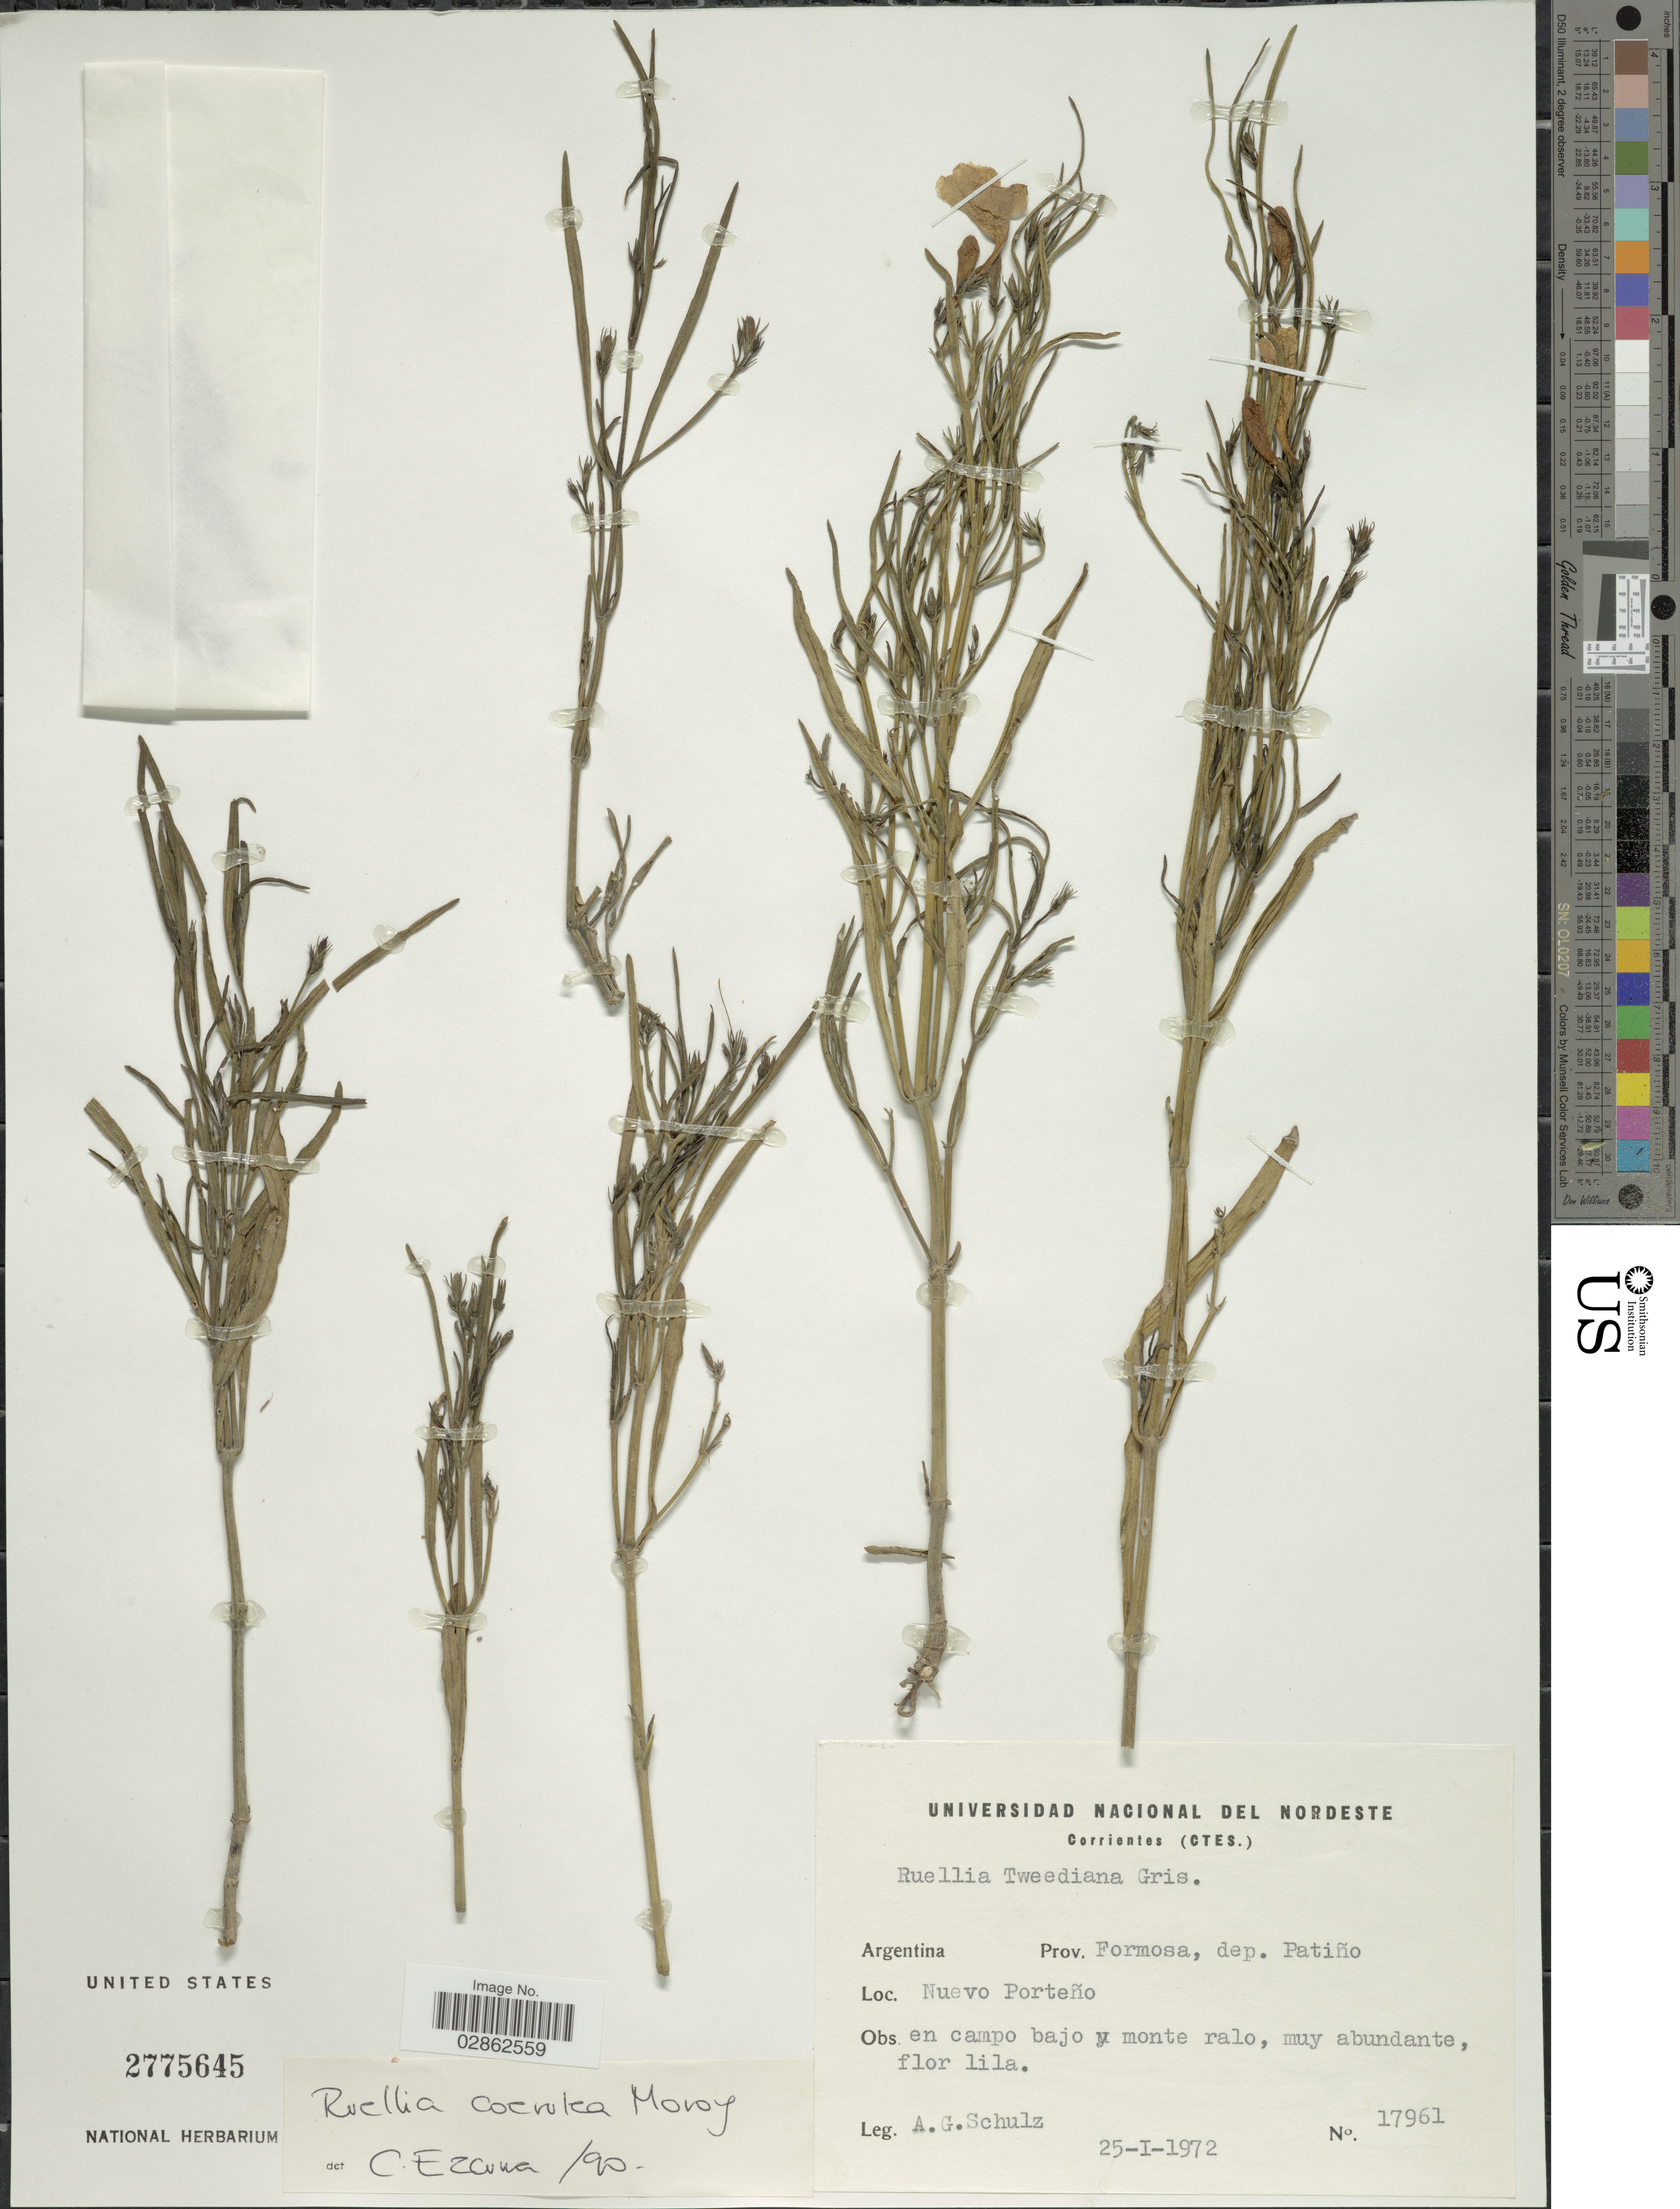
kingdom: Plantae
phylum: Tracheophyta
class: Magnoliopsida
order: Lamiales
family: Acanthaceae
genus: Ruellia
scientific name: Ruellia coerulea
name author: Morong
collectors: A. G. Schulz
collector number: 17961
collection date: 1972-01-25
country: Argentina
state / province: Formosa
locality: Dep. Patiño. Nuevo Porteño.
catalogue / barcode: US 2775645